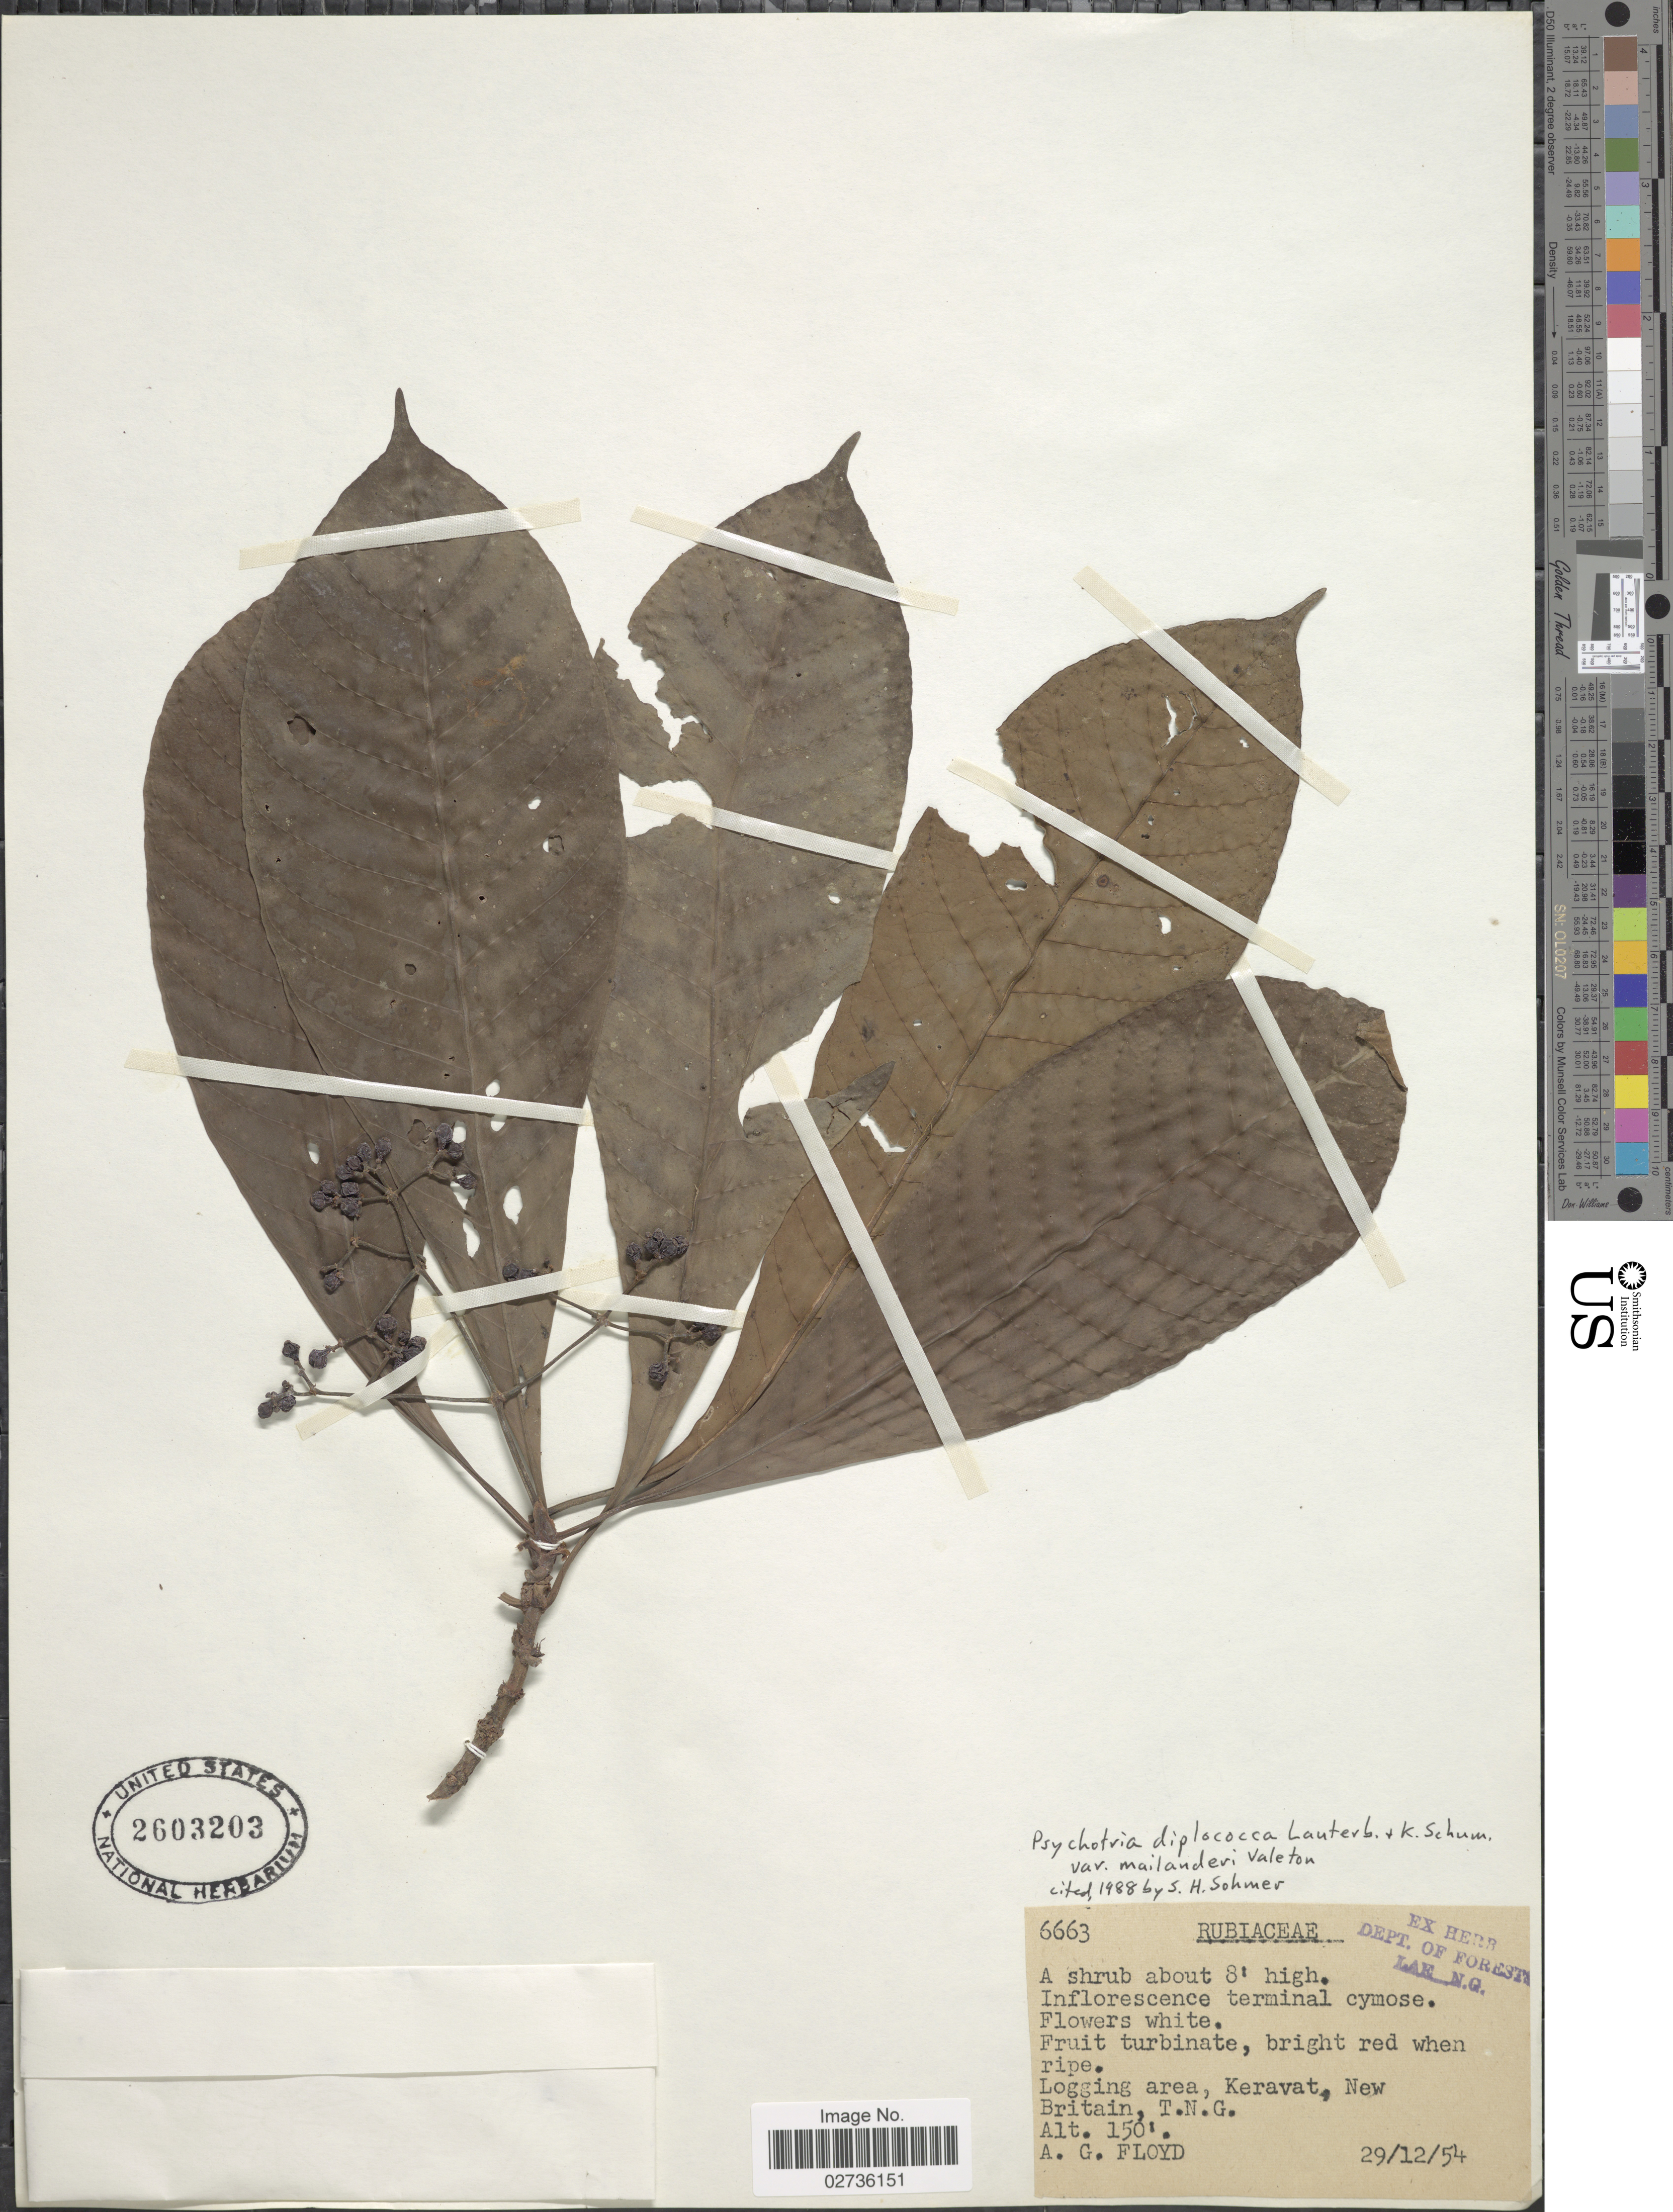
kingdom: Plantae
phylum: Tracheophyta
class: Magnoliopsida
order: Gentianales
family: Rubiaceae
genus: Psychotria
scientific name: Psychotria diplococca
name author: Lauterb. & K. Schum.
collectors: A. G. Floyd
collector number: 6663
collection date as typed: Transcribed d/m/y: 29/12/54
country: Papua New Guinea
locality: Logging area, Keravat, New Britain, T.N.G.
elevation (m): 46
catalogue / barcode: US 2603203